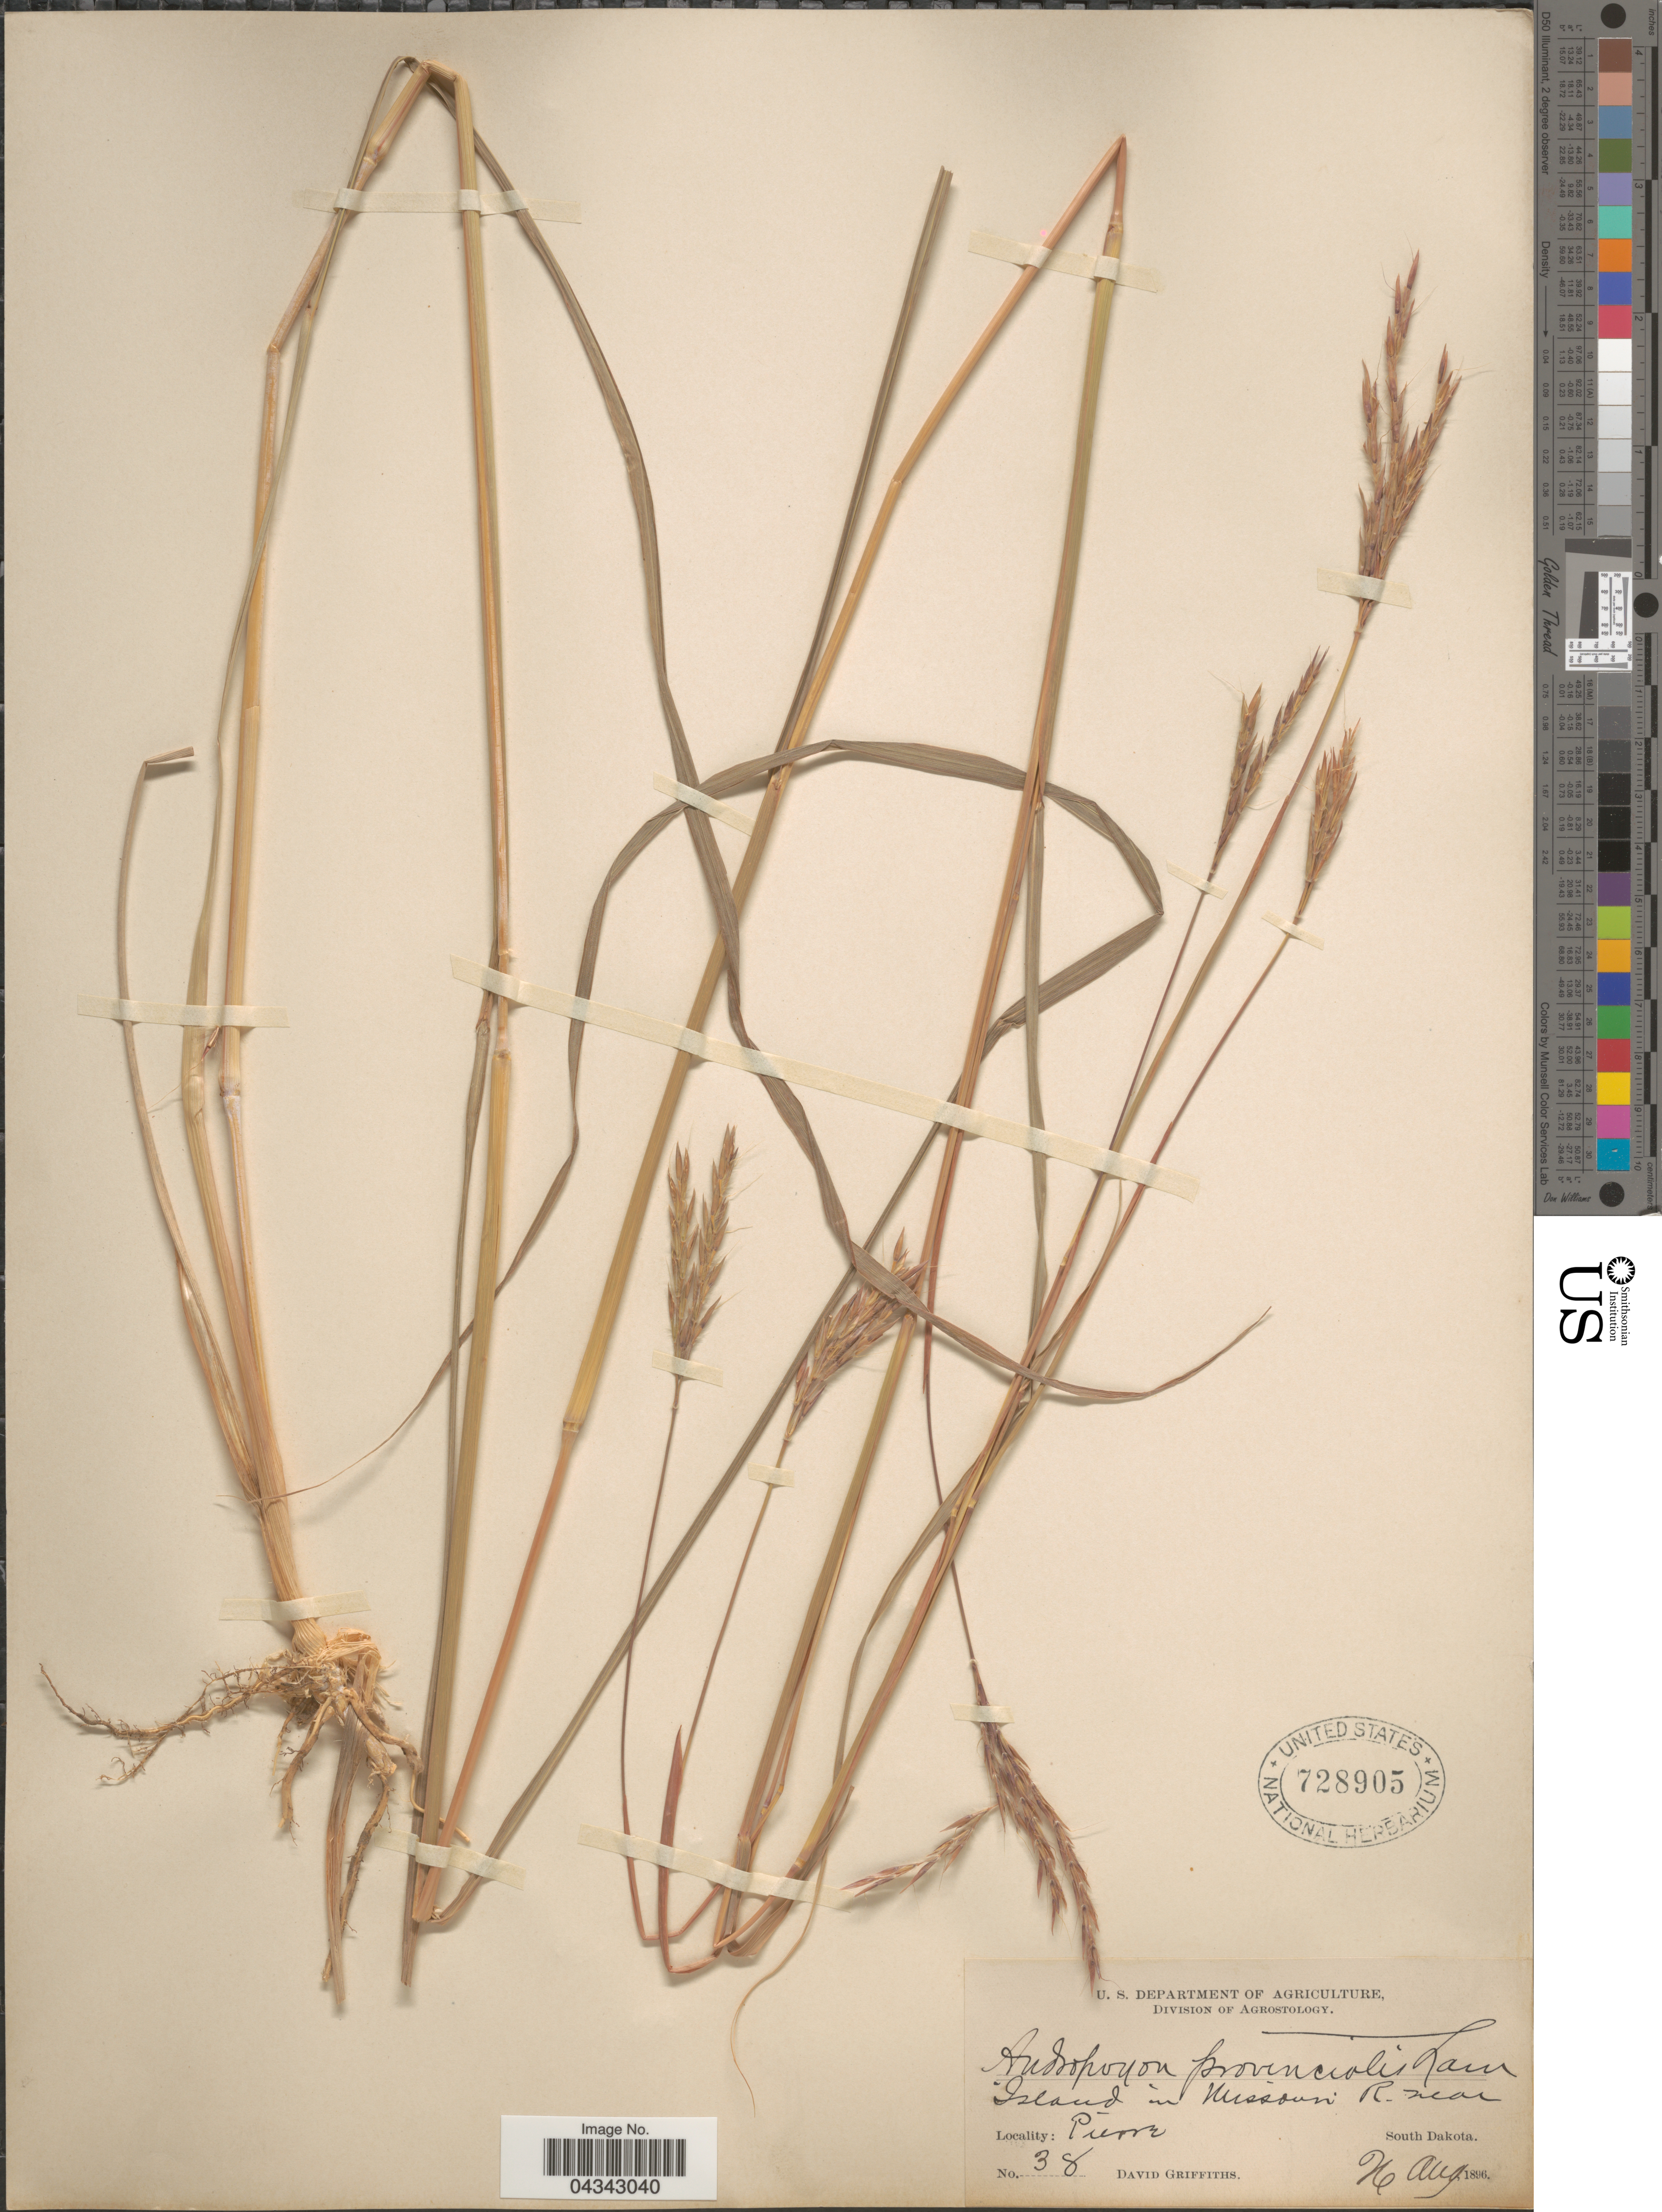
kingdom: Plantae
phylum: Tracheophyta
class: Liliopsida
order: Poales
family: Poaceae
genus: Andropogon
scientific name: Andropogon gerardii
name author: Vitman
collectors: D. Griffiths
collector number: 38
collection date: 1896-08-26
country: United States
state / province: South Dakota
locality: Island in Missouri R. near Pierre.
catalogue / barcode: US 728905